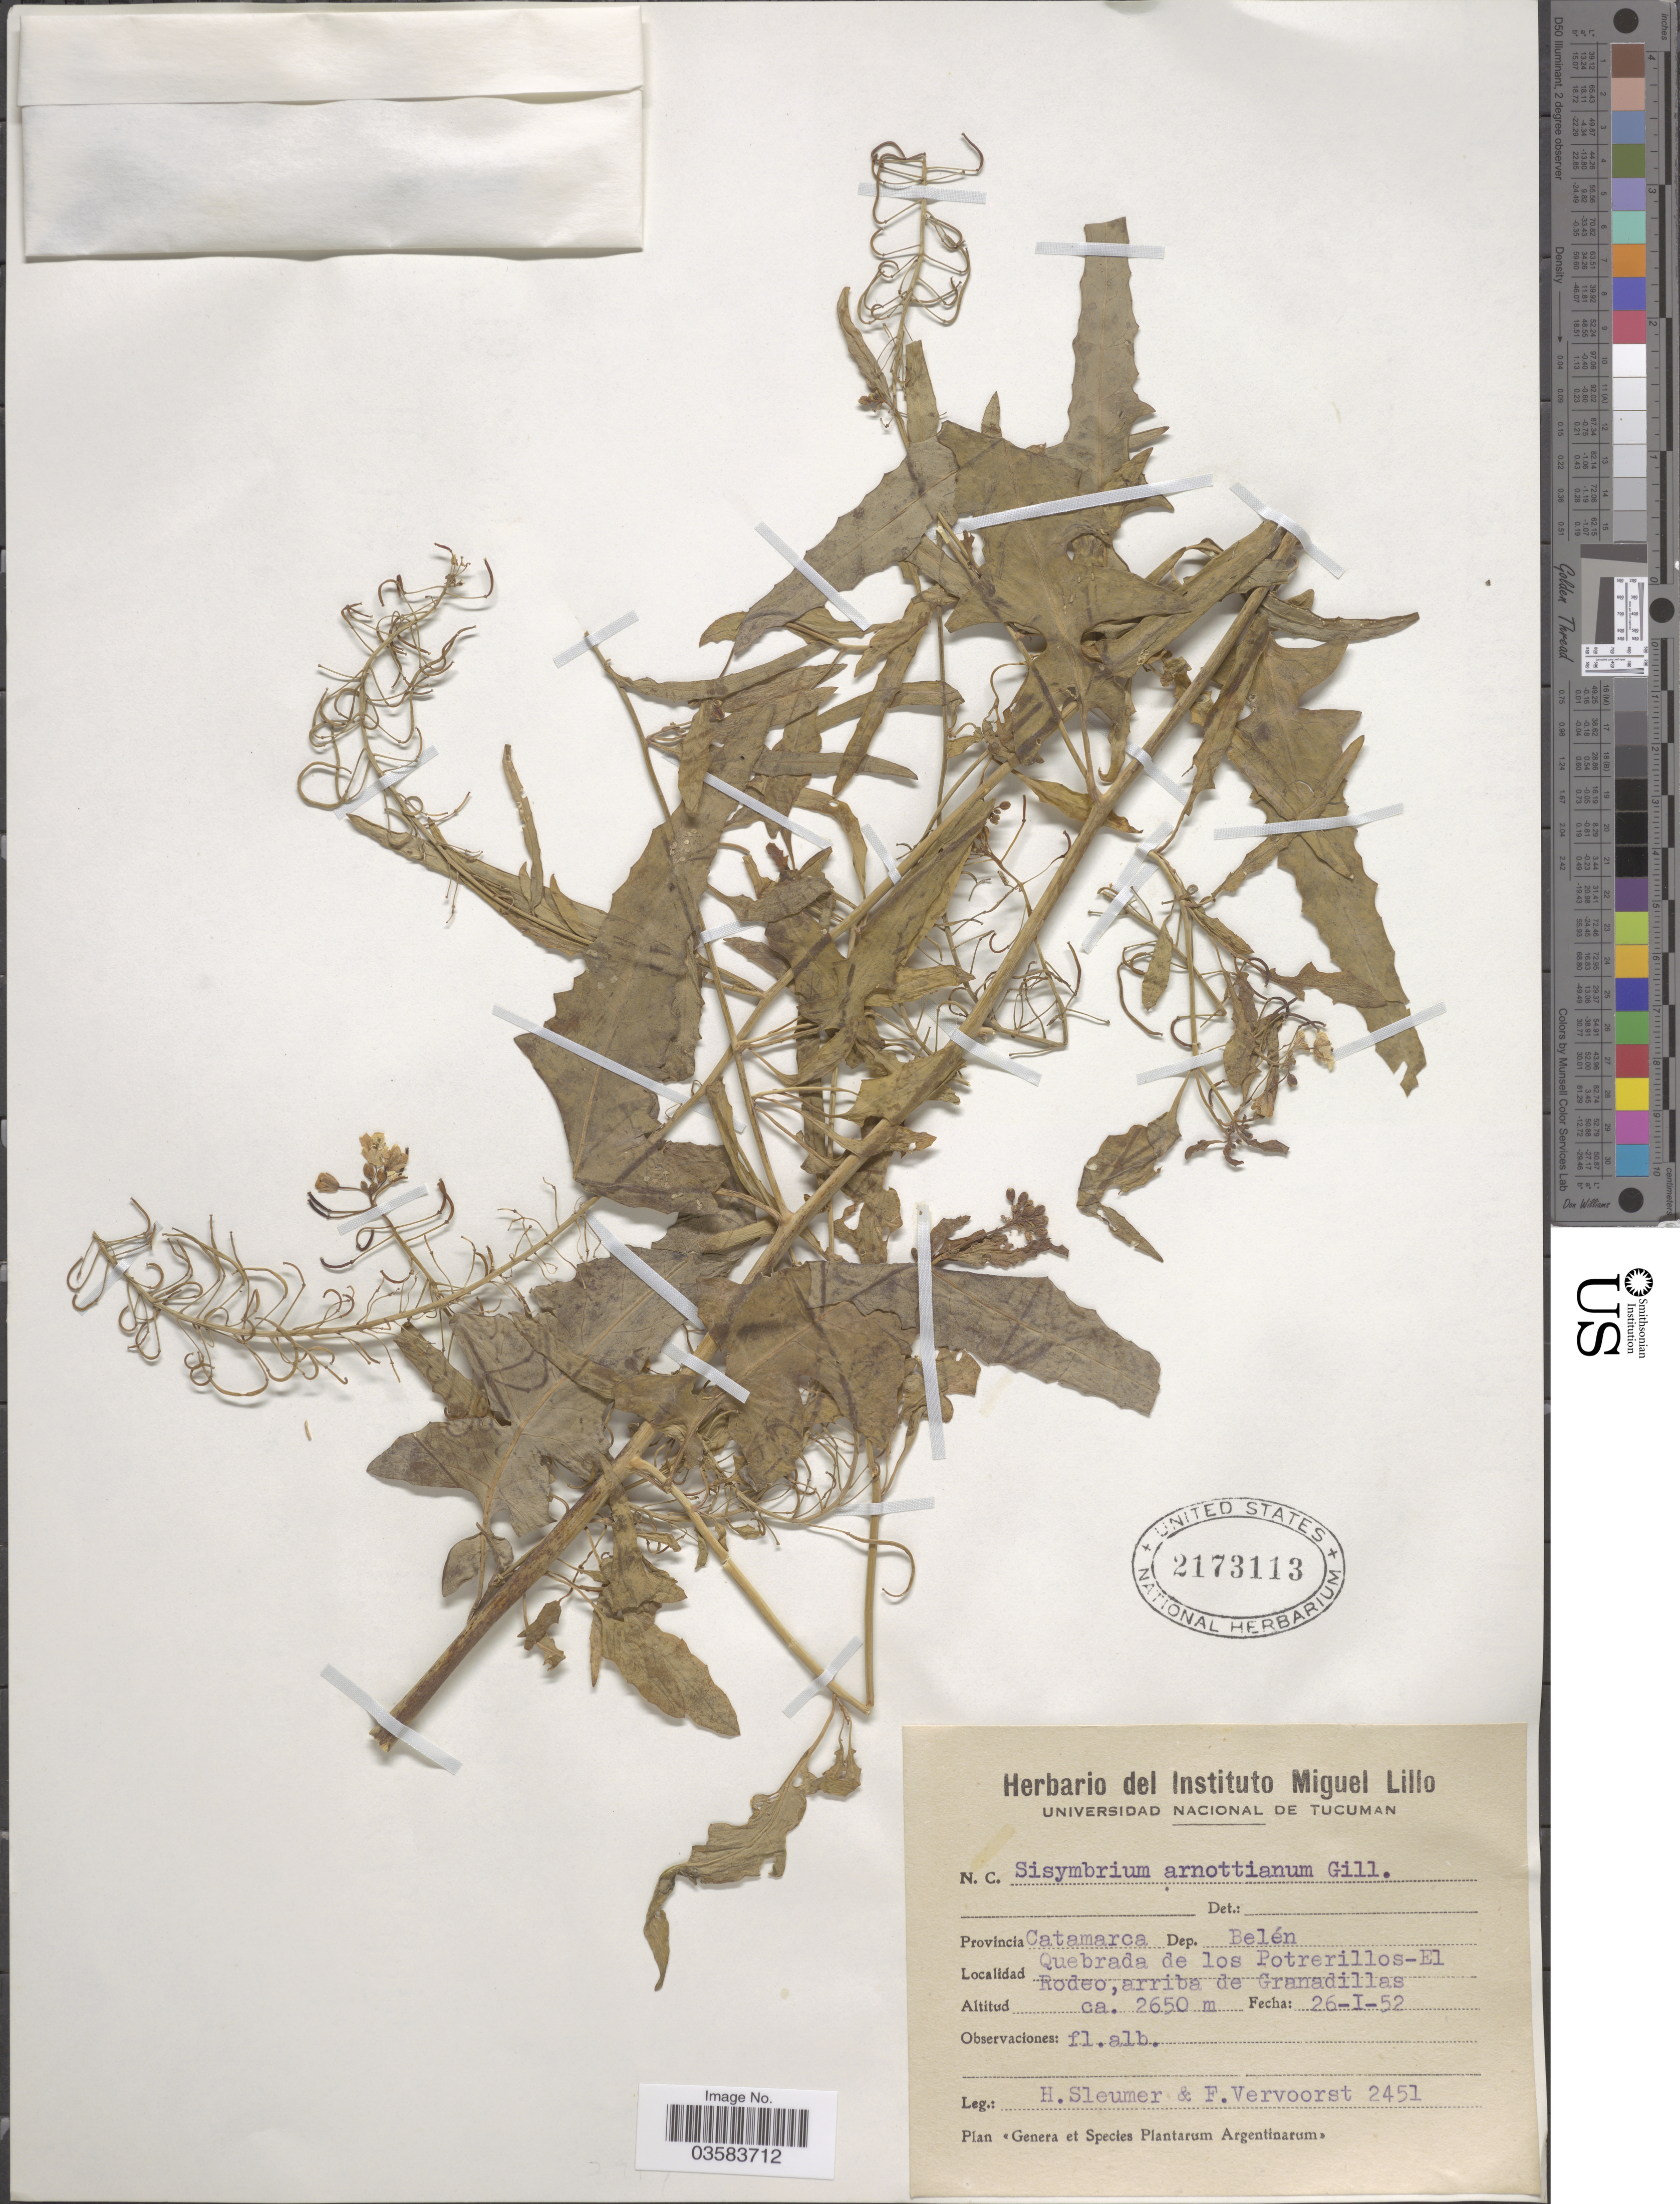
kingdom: Plantae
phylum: Tracheophyta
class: Magnoliopsida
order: Brassicales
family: Brassicaceae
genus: Polypsecadium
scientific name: Polypsecadium arnottianum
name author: (Gillies ex Hook. & Arn.) Al-Shehbaz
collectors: H. O. Sleumer & F. Vervoorst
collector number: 2451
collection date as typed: Transcribed d/m/y: 26/1/52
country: Argentina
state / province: Catamarca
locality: Dep. Belén. Quebrada de los Potrerillos-El Rodea, arriba de Granadillas.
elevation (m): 2650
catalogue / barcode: US 2173113